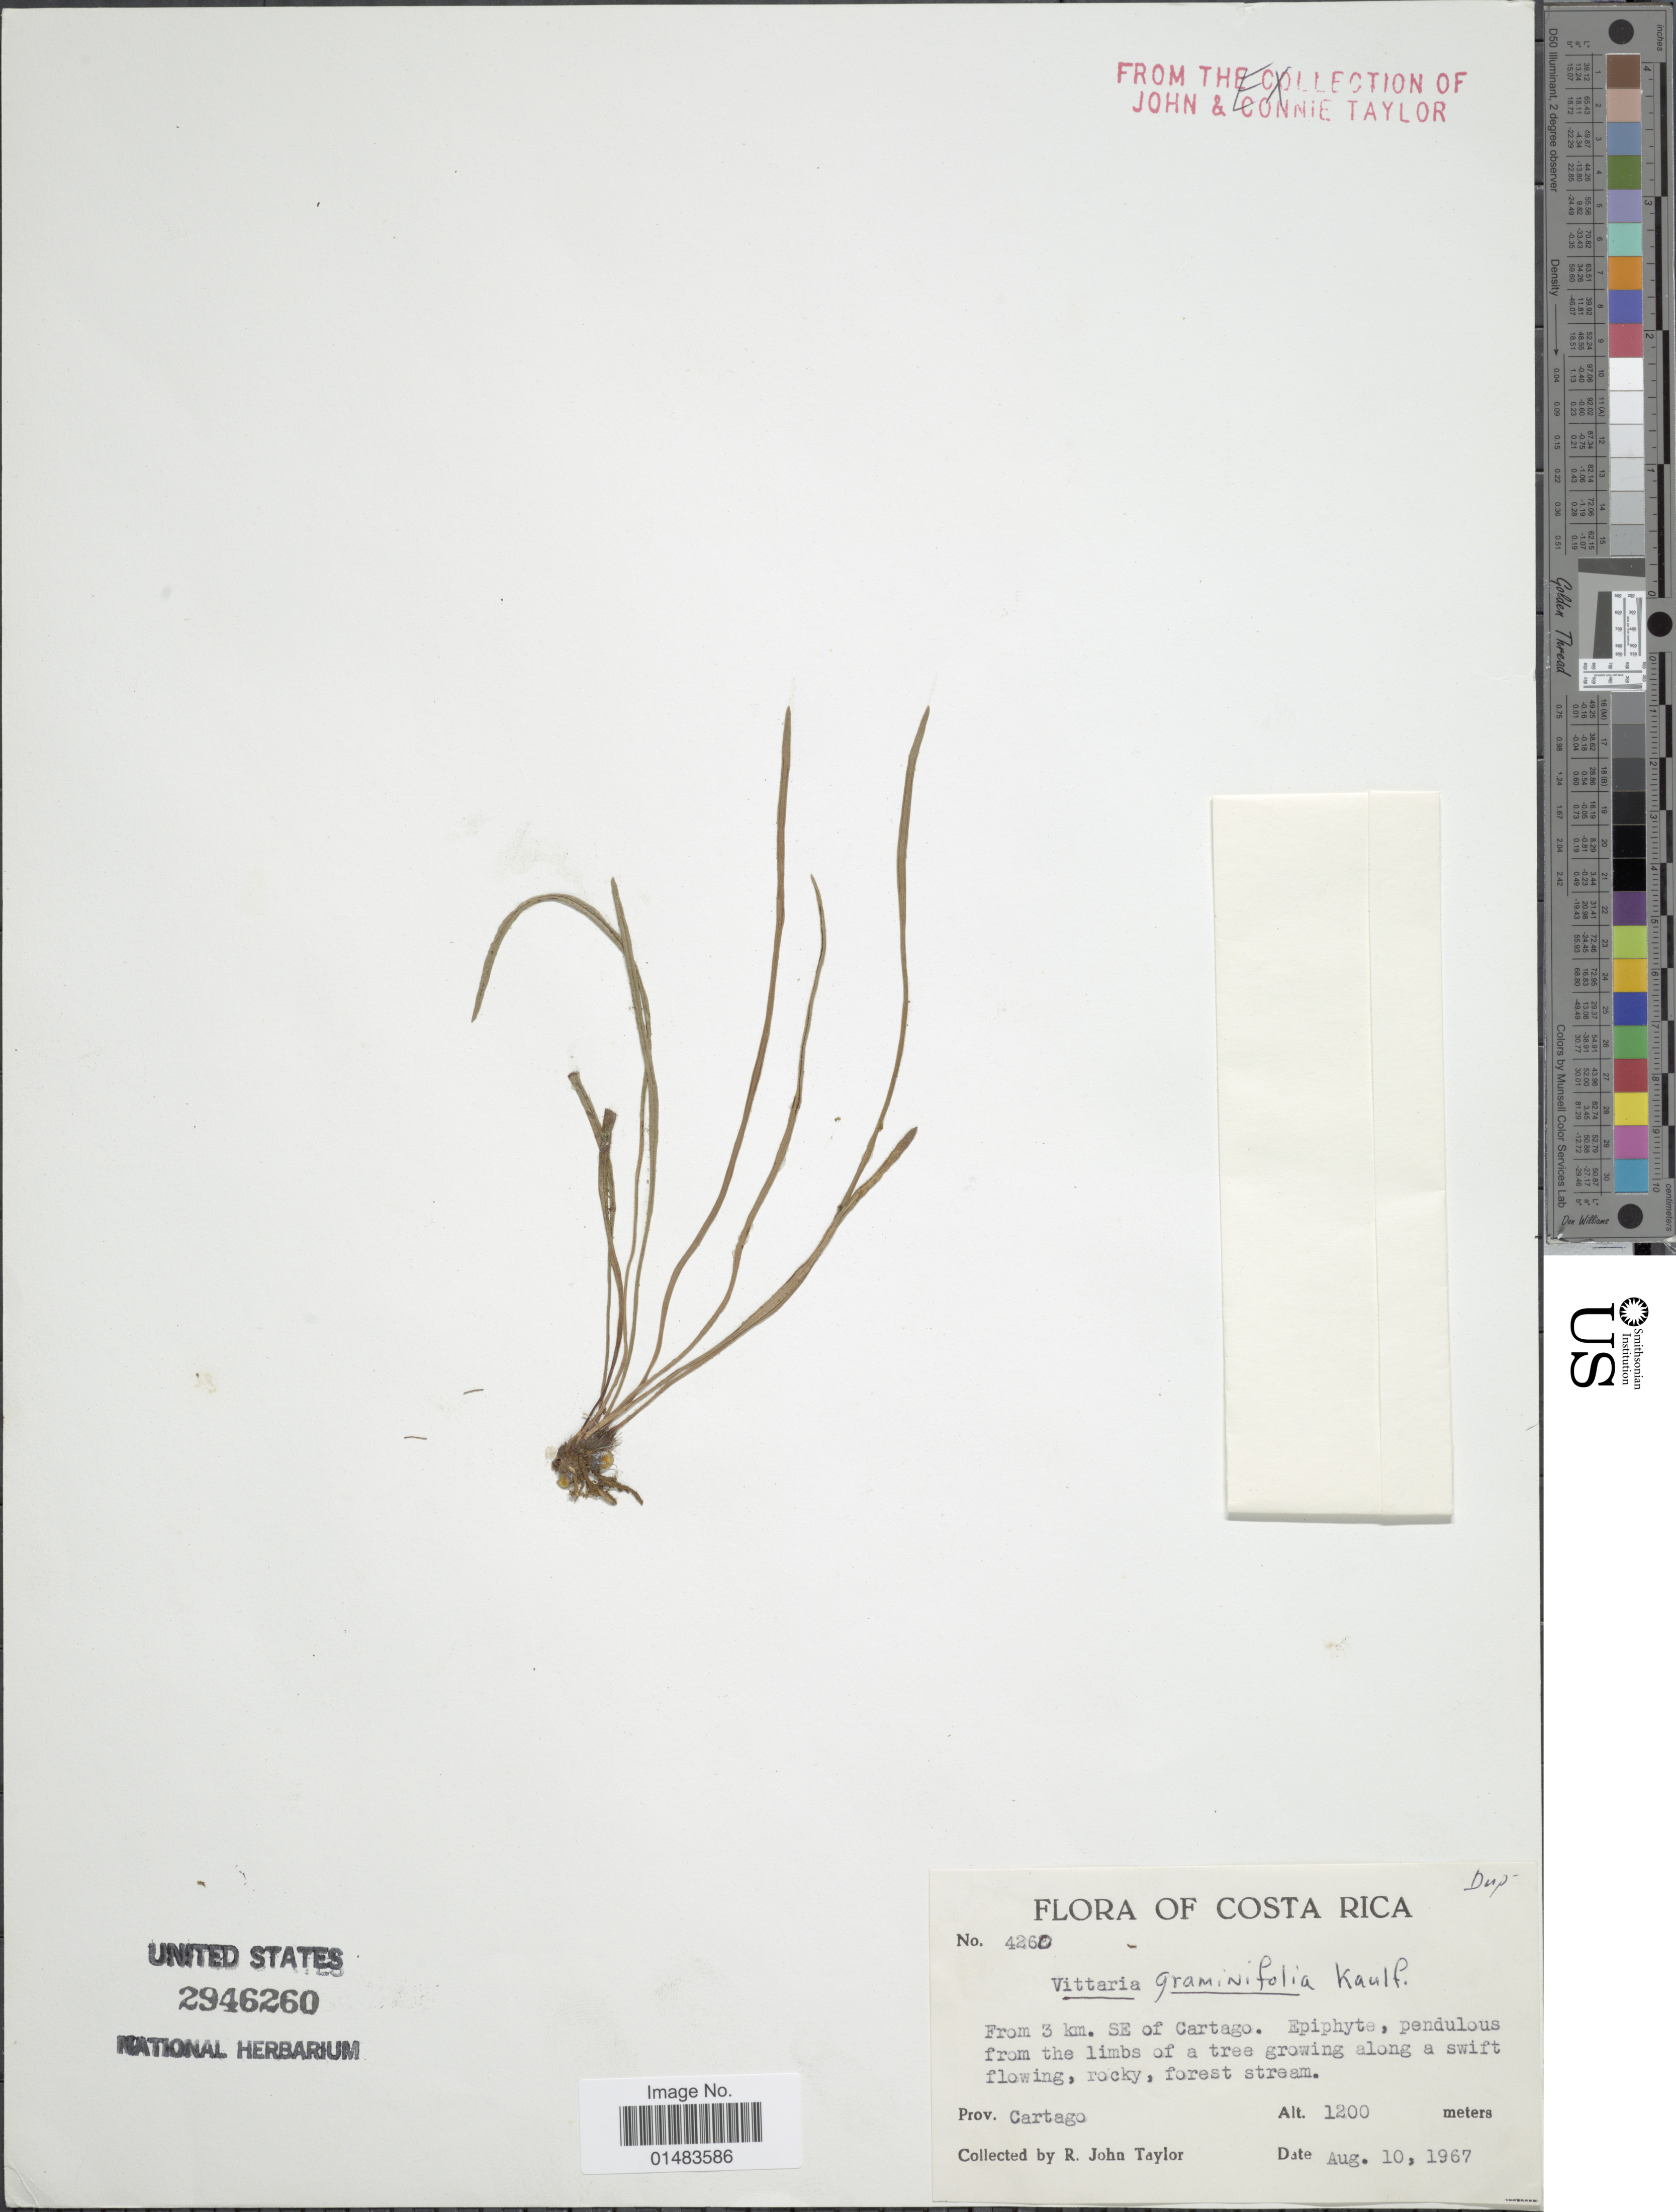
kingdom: Plantae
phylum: Tracheophyta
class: Polypodiopsida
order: Polypodiales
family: Pteridaceae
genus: Vittaria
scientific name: Vittaria graminifolia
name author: Kaulf.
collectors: R. J. Taylor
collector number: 4260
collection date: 1967-08-10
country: Costa Rica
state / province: Cartago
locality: Costa Rica, From 3 km. SE of Cartago, Epiphyte, pendulous from the limbs of a tree growing along a swift flowing, rocky, forest stream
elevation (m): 1200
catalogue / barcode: US 2946260